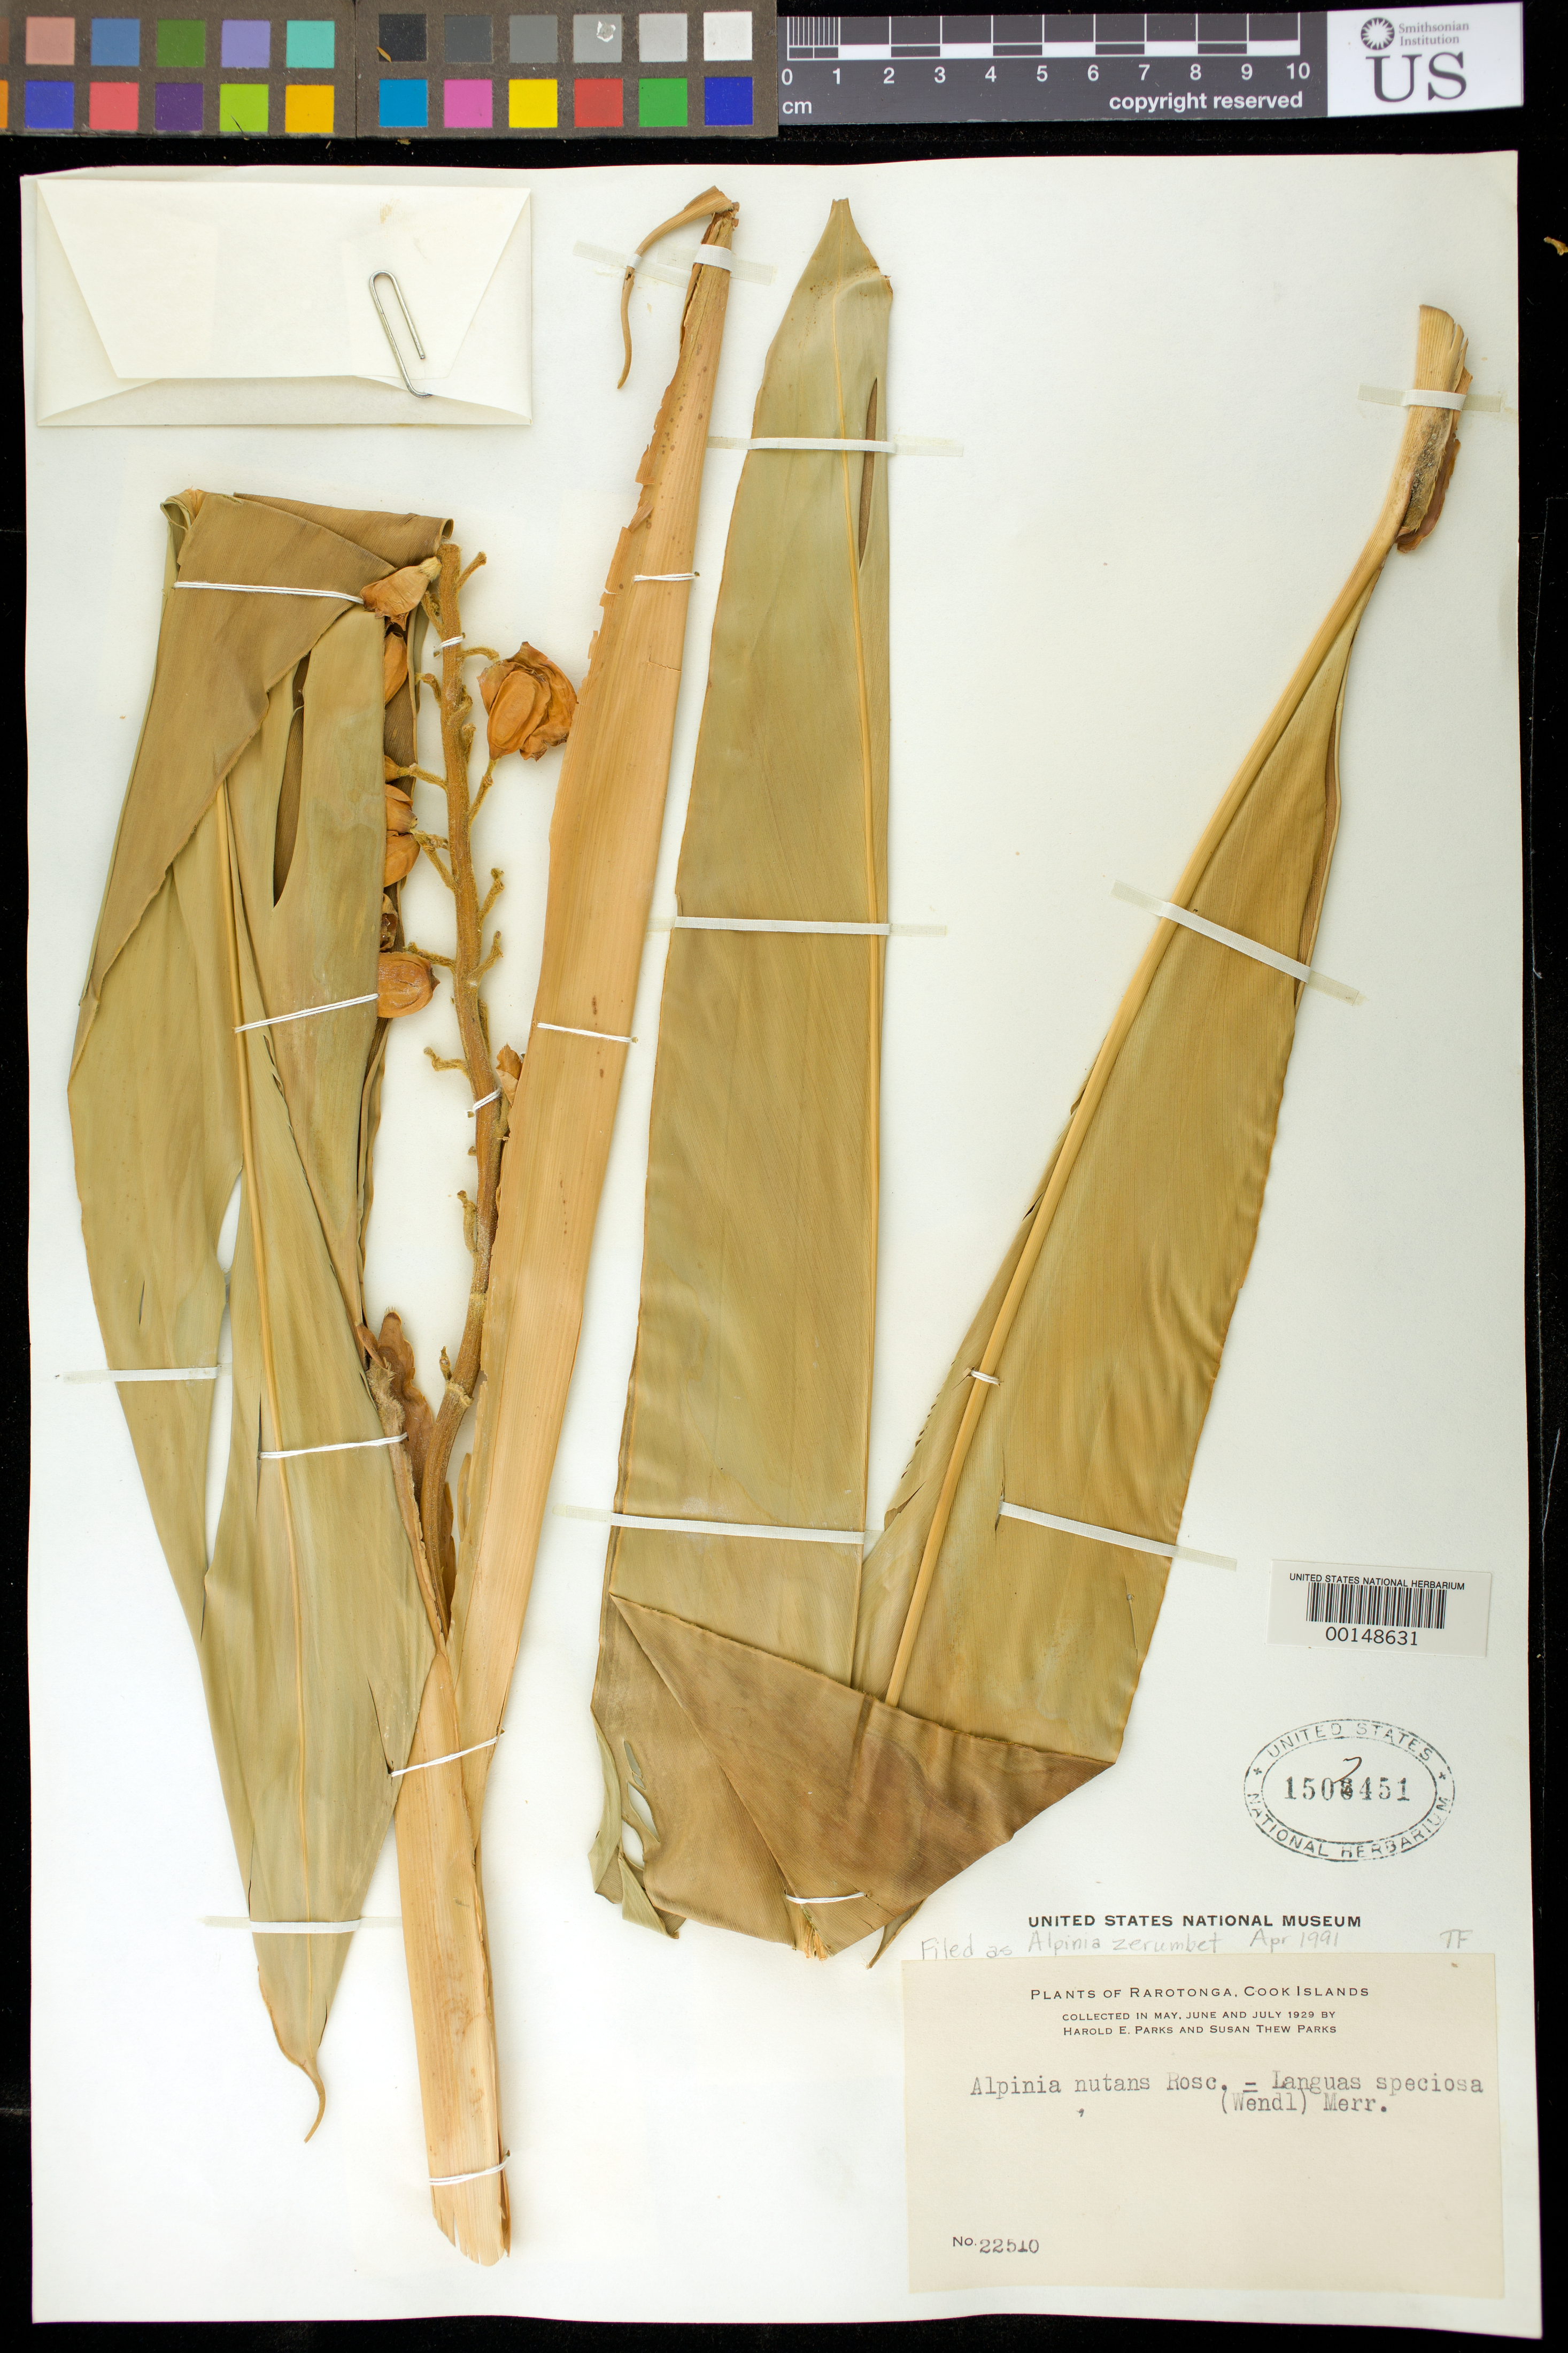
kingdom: Plantae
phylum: Tracheophyta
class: Liliopsida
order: Zingiberales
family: Zingiberaceae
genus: Alpinia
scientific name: Alpinia zerumbet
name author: (Pers.) B.L. Burtt & R.M. Sm.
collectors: H. E. Parks & S. Parks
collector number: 22510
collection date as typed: May 1929 to -- Jul 1929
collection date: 1929-05/1929-07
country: Cook Islands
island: Rarotonga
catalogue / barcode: US 1507451